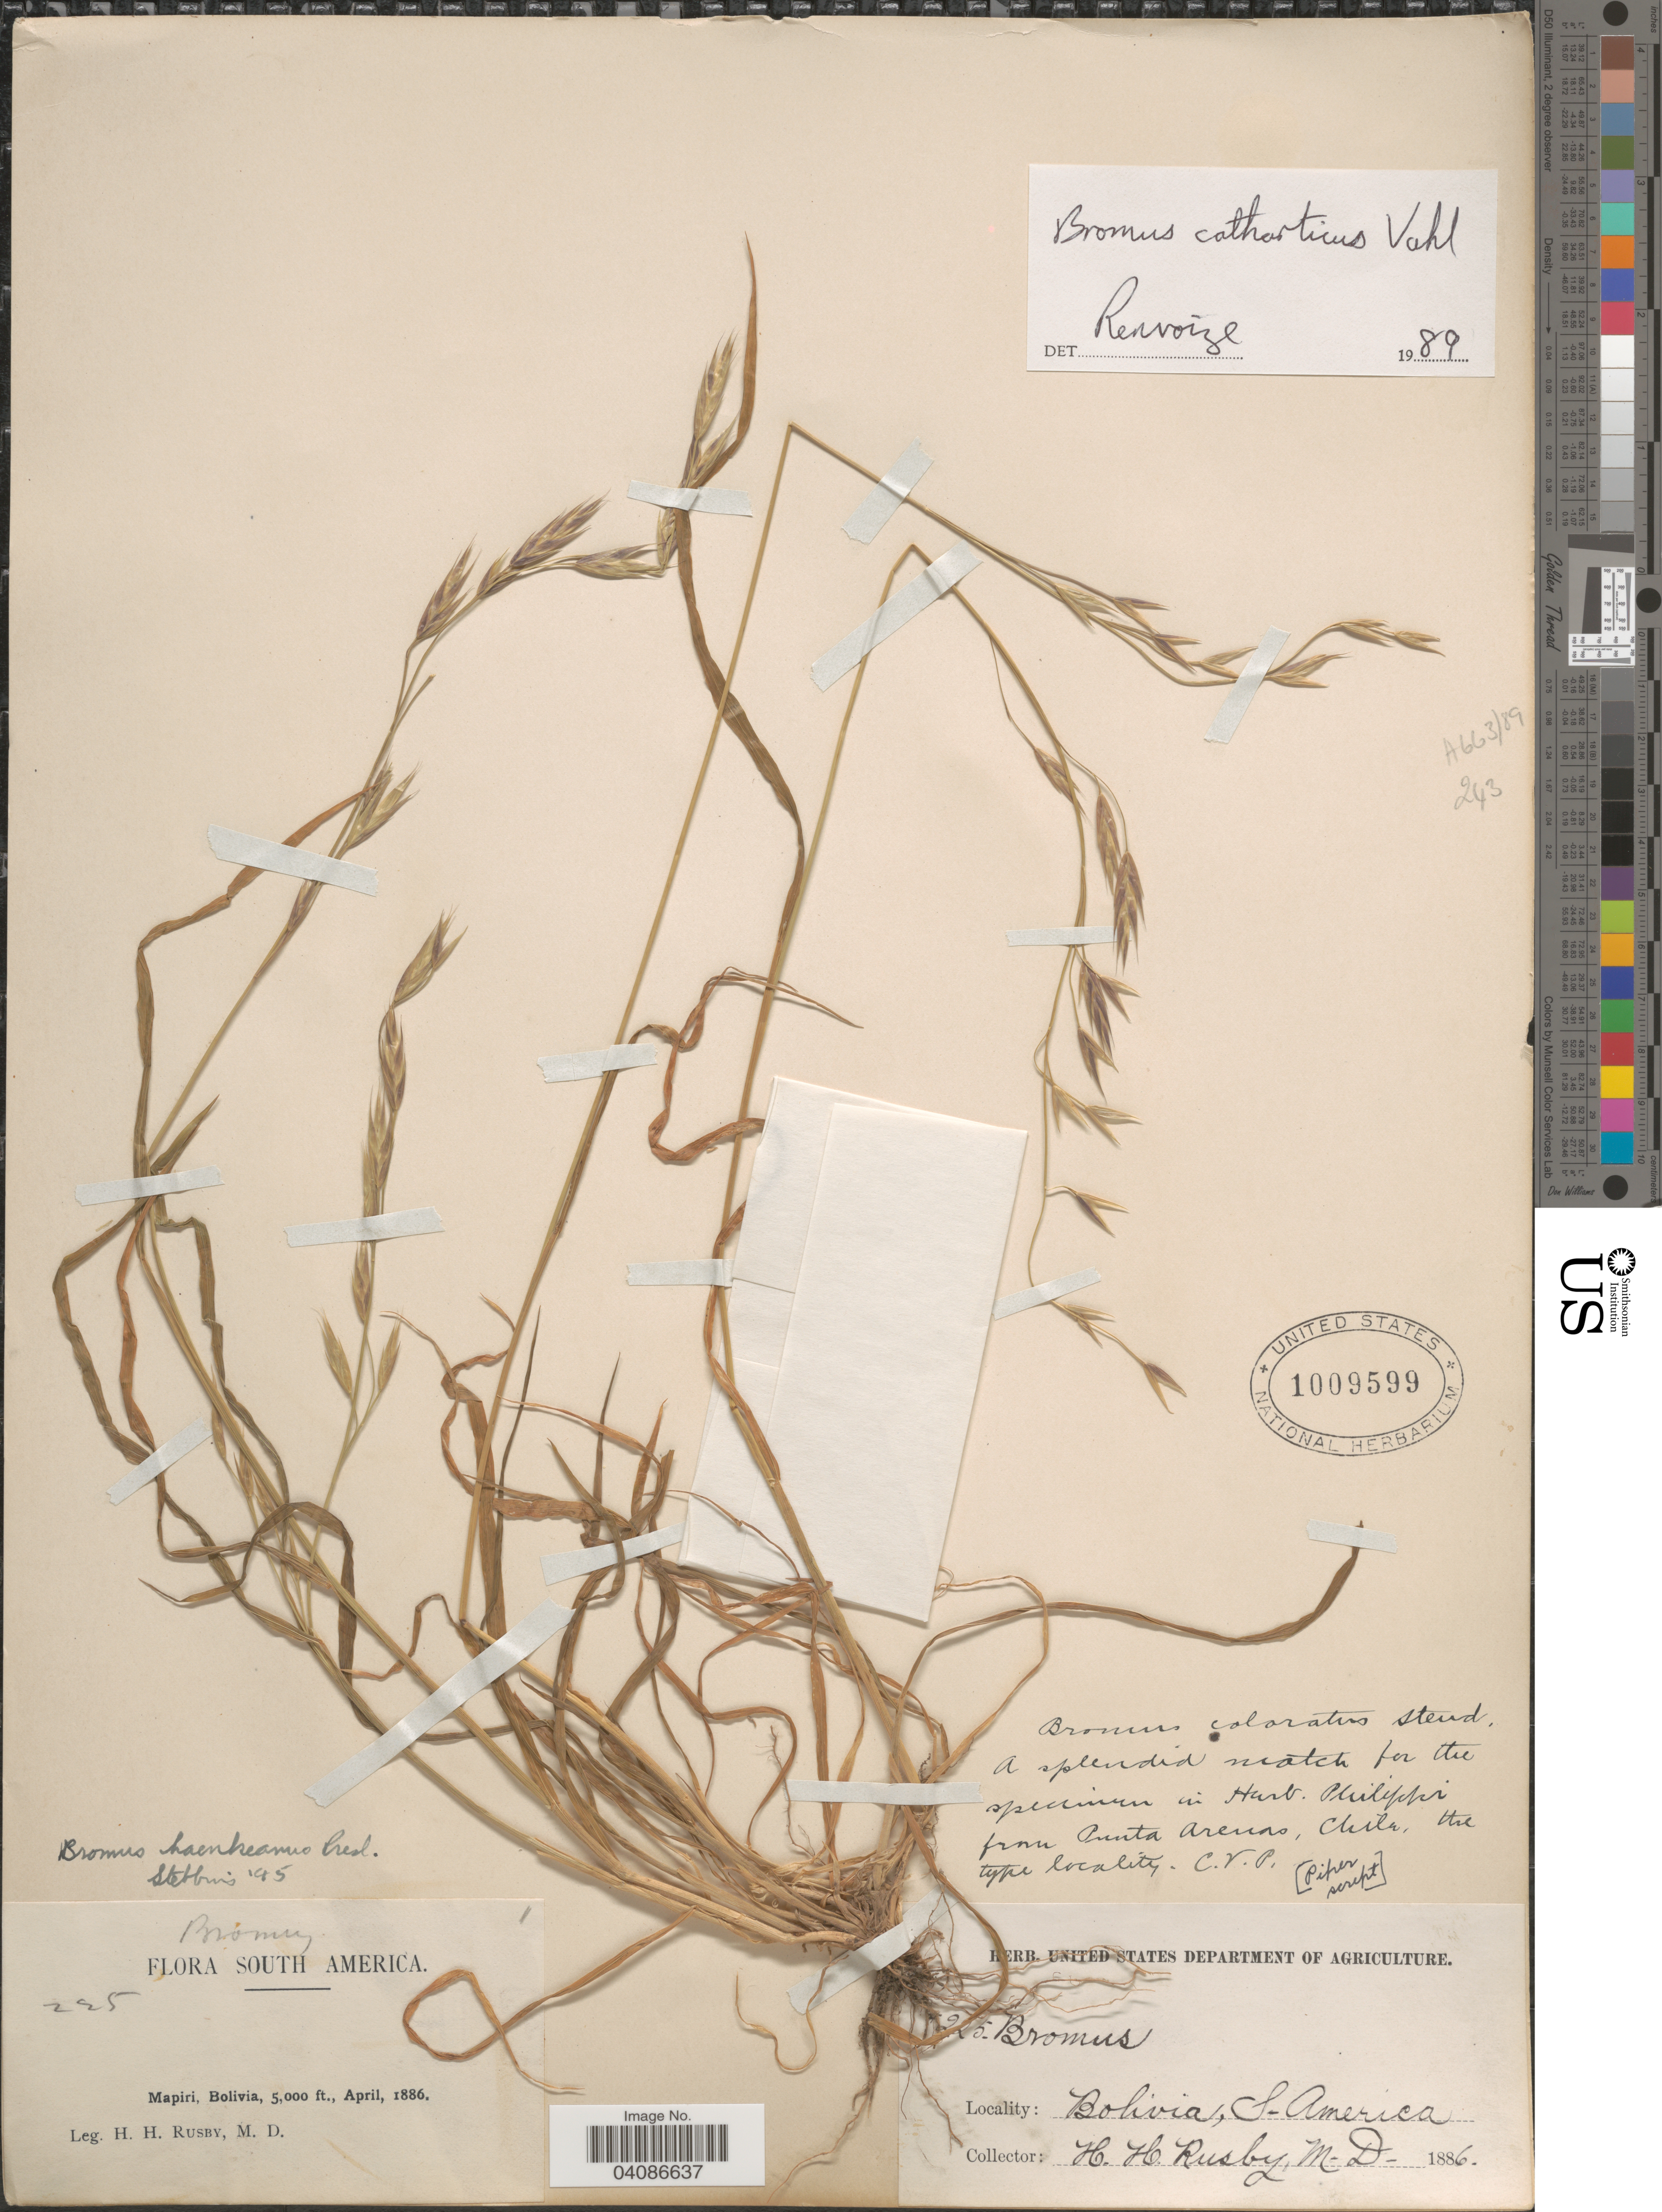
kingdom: Plantae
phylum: Tracheophyta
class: Liliopsida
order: Poales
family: Poaceae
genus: Bromus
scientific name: Bromus catharticus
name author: Vahl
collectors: H. H. Rusby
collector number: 225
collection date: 1886-04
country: Bolivia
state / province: La Páz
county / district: Larecaja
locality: Mapiri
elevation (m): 1524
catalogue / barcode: US 1009599